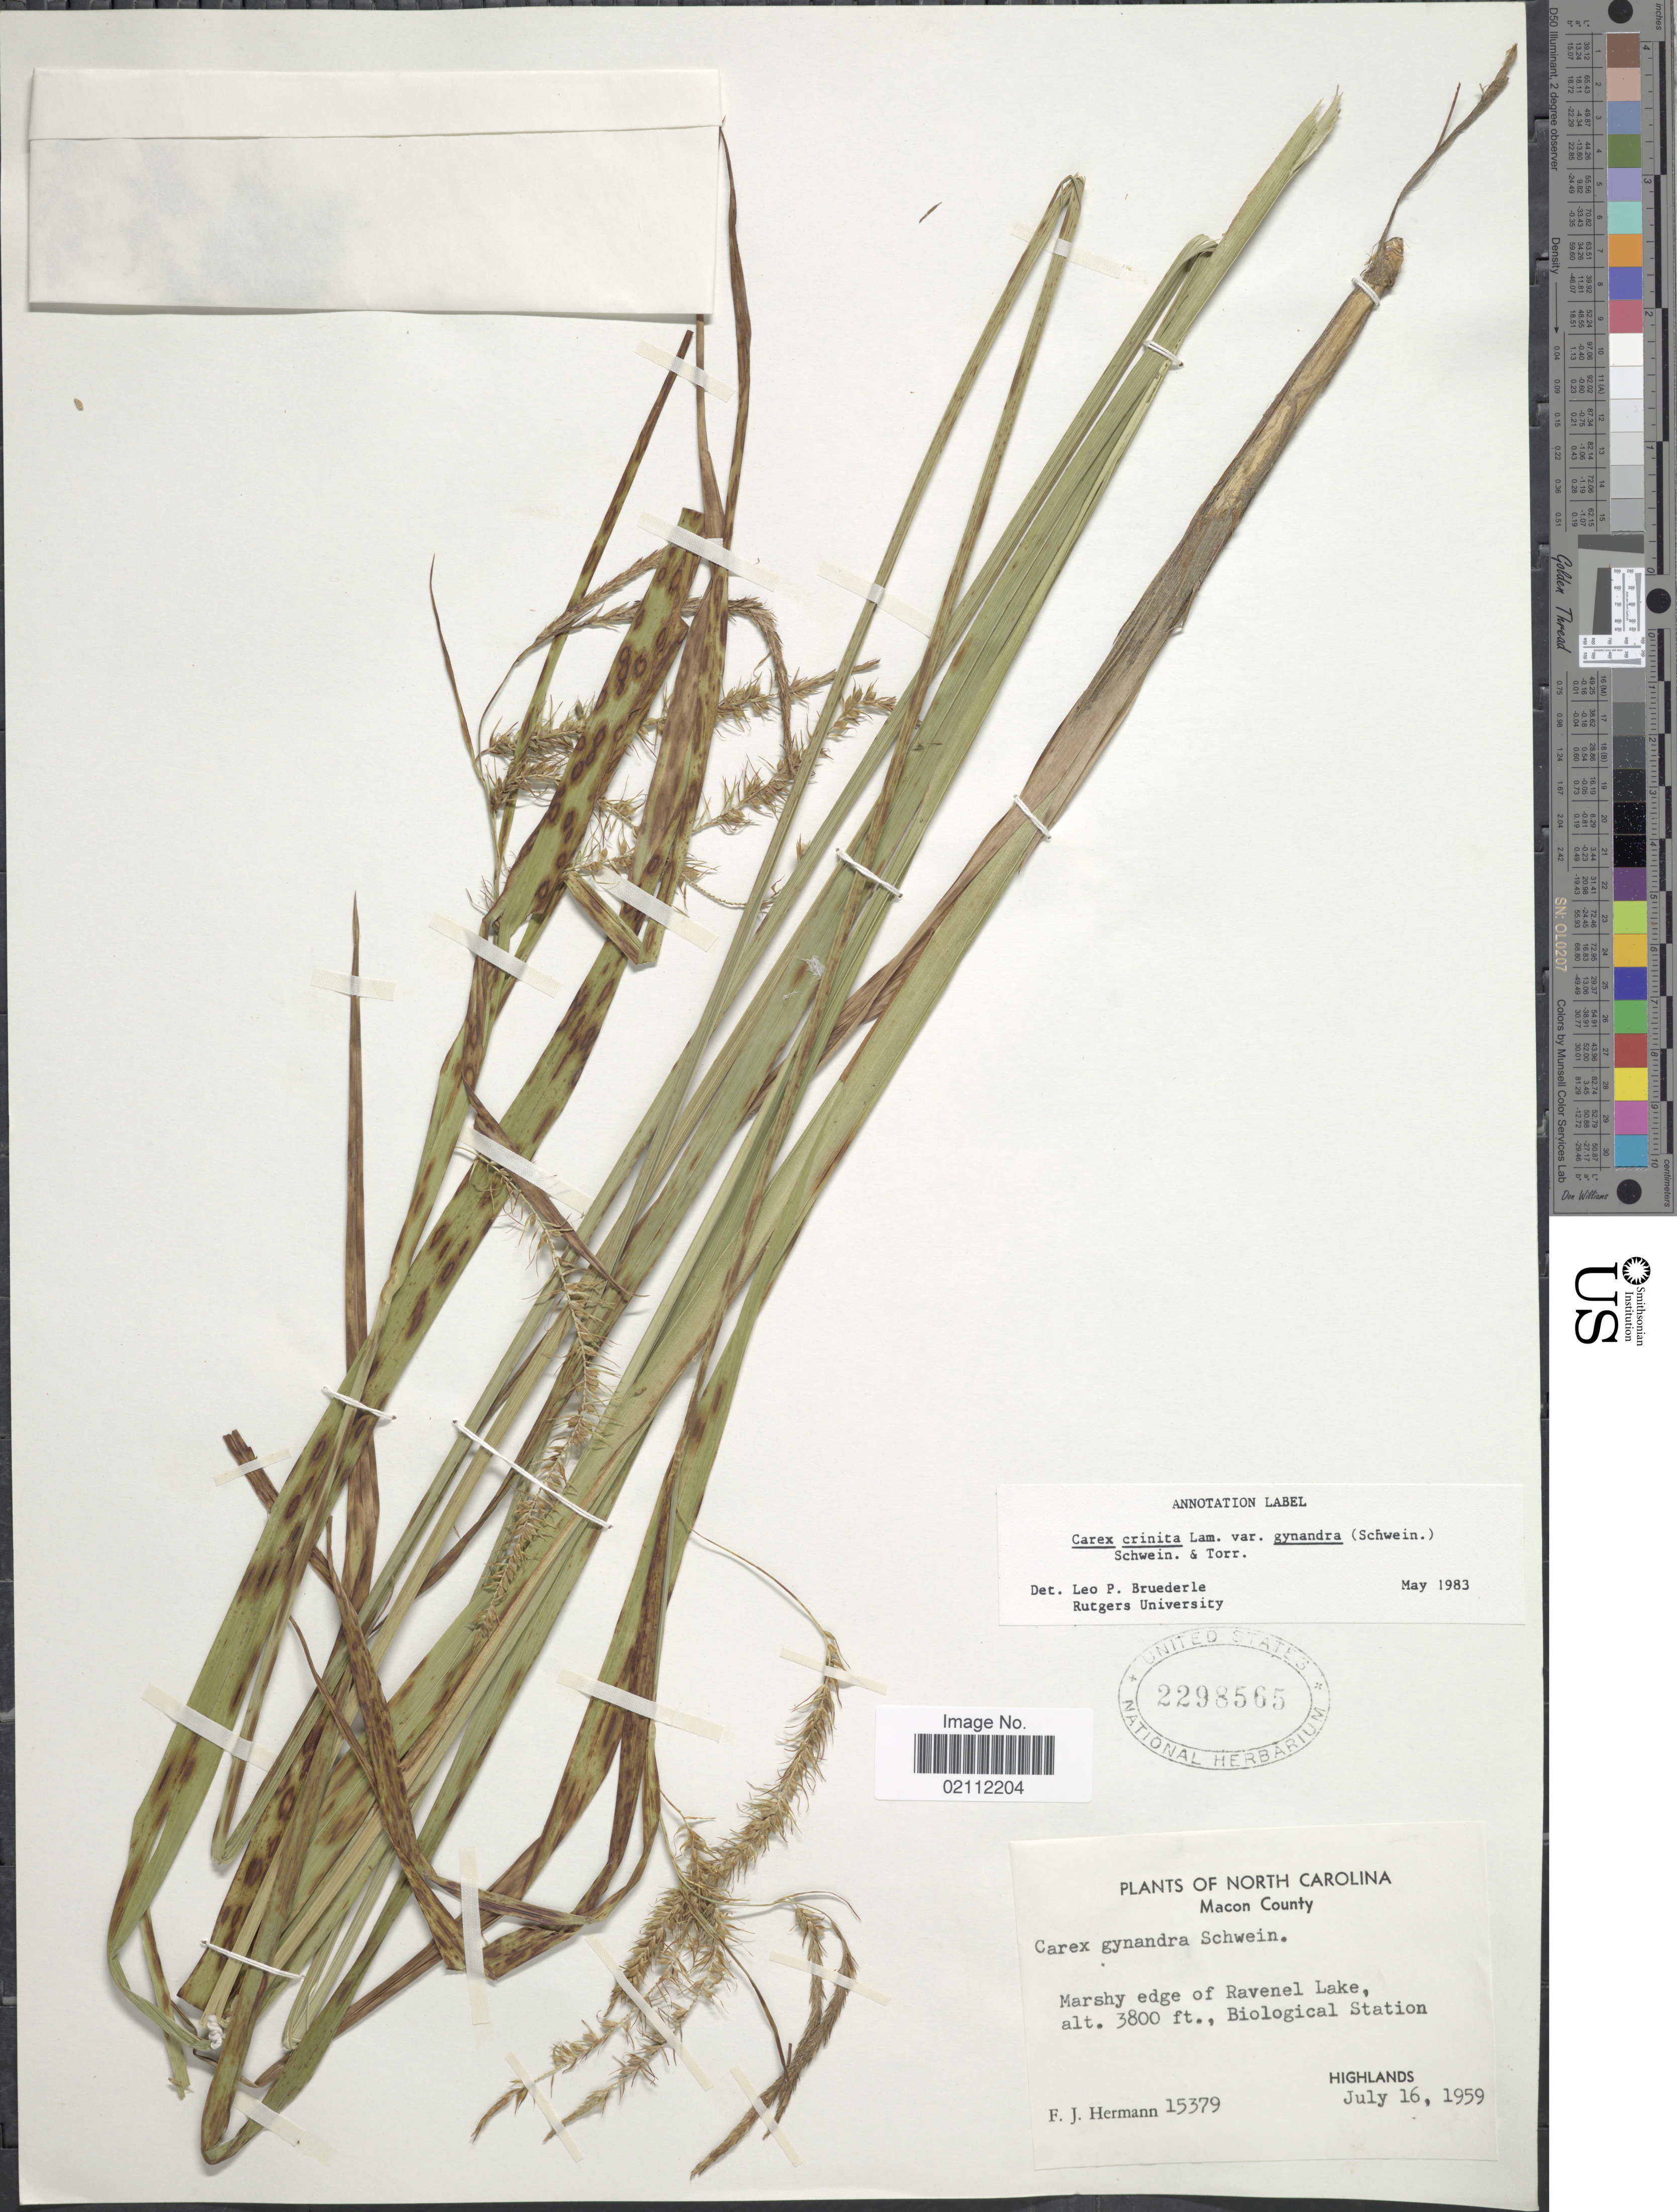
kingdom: Plantae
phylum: Tracheophyta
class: Liliopsida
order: Poales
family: Cyperaceae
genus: Carex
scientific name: Carex gynandra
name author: Schwein.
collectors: F. J. Hermann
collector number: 15379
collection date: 1959-07-16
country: United States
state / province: North Carolina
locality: Macon County. Ravenel Lake, Biological Station. Highlands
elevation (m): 1158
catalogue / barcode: US 2298565